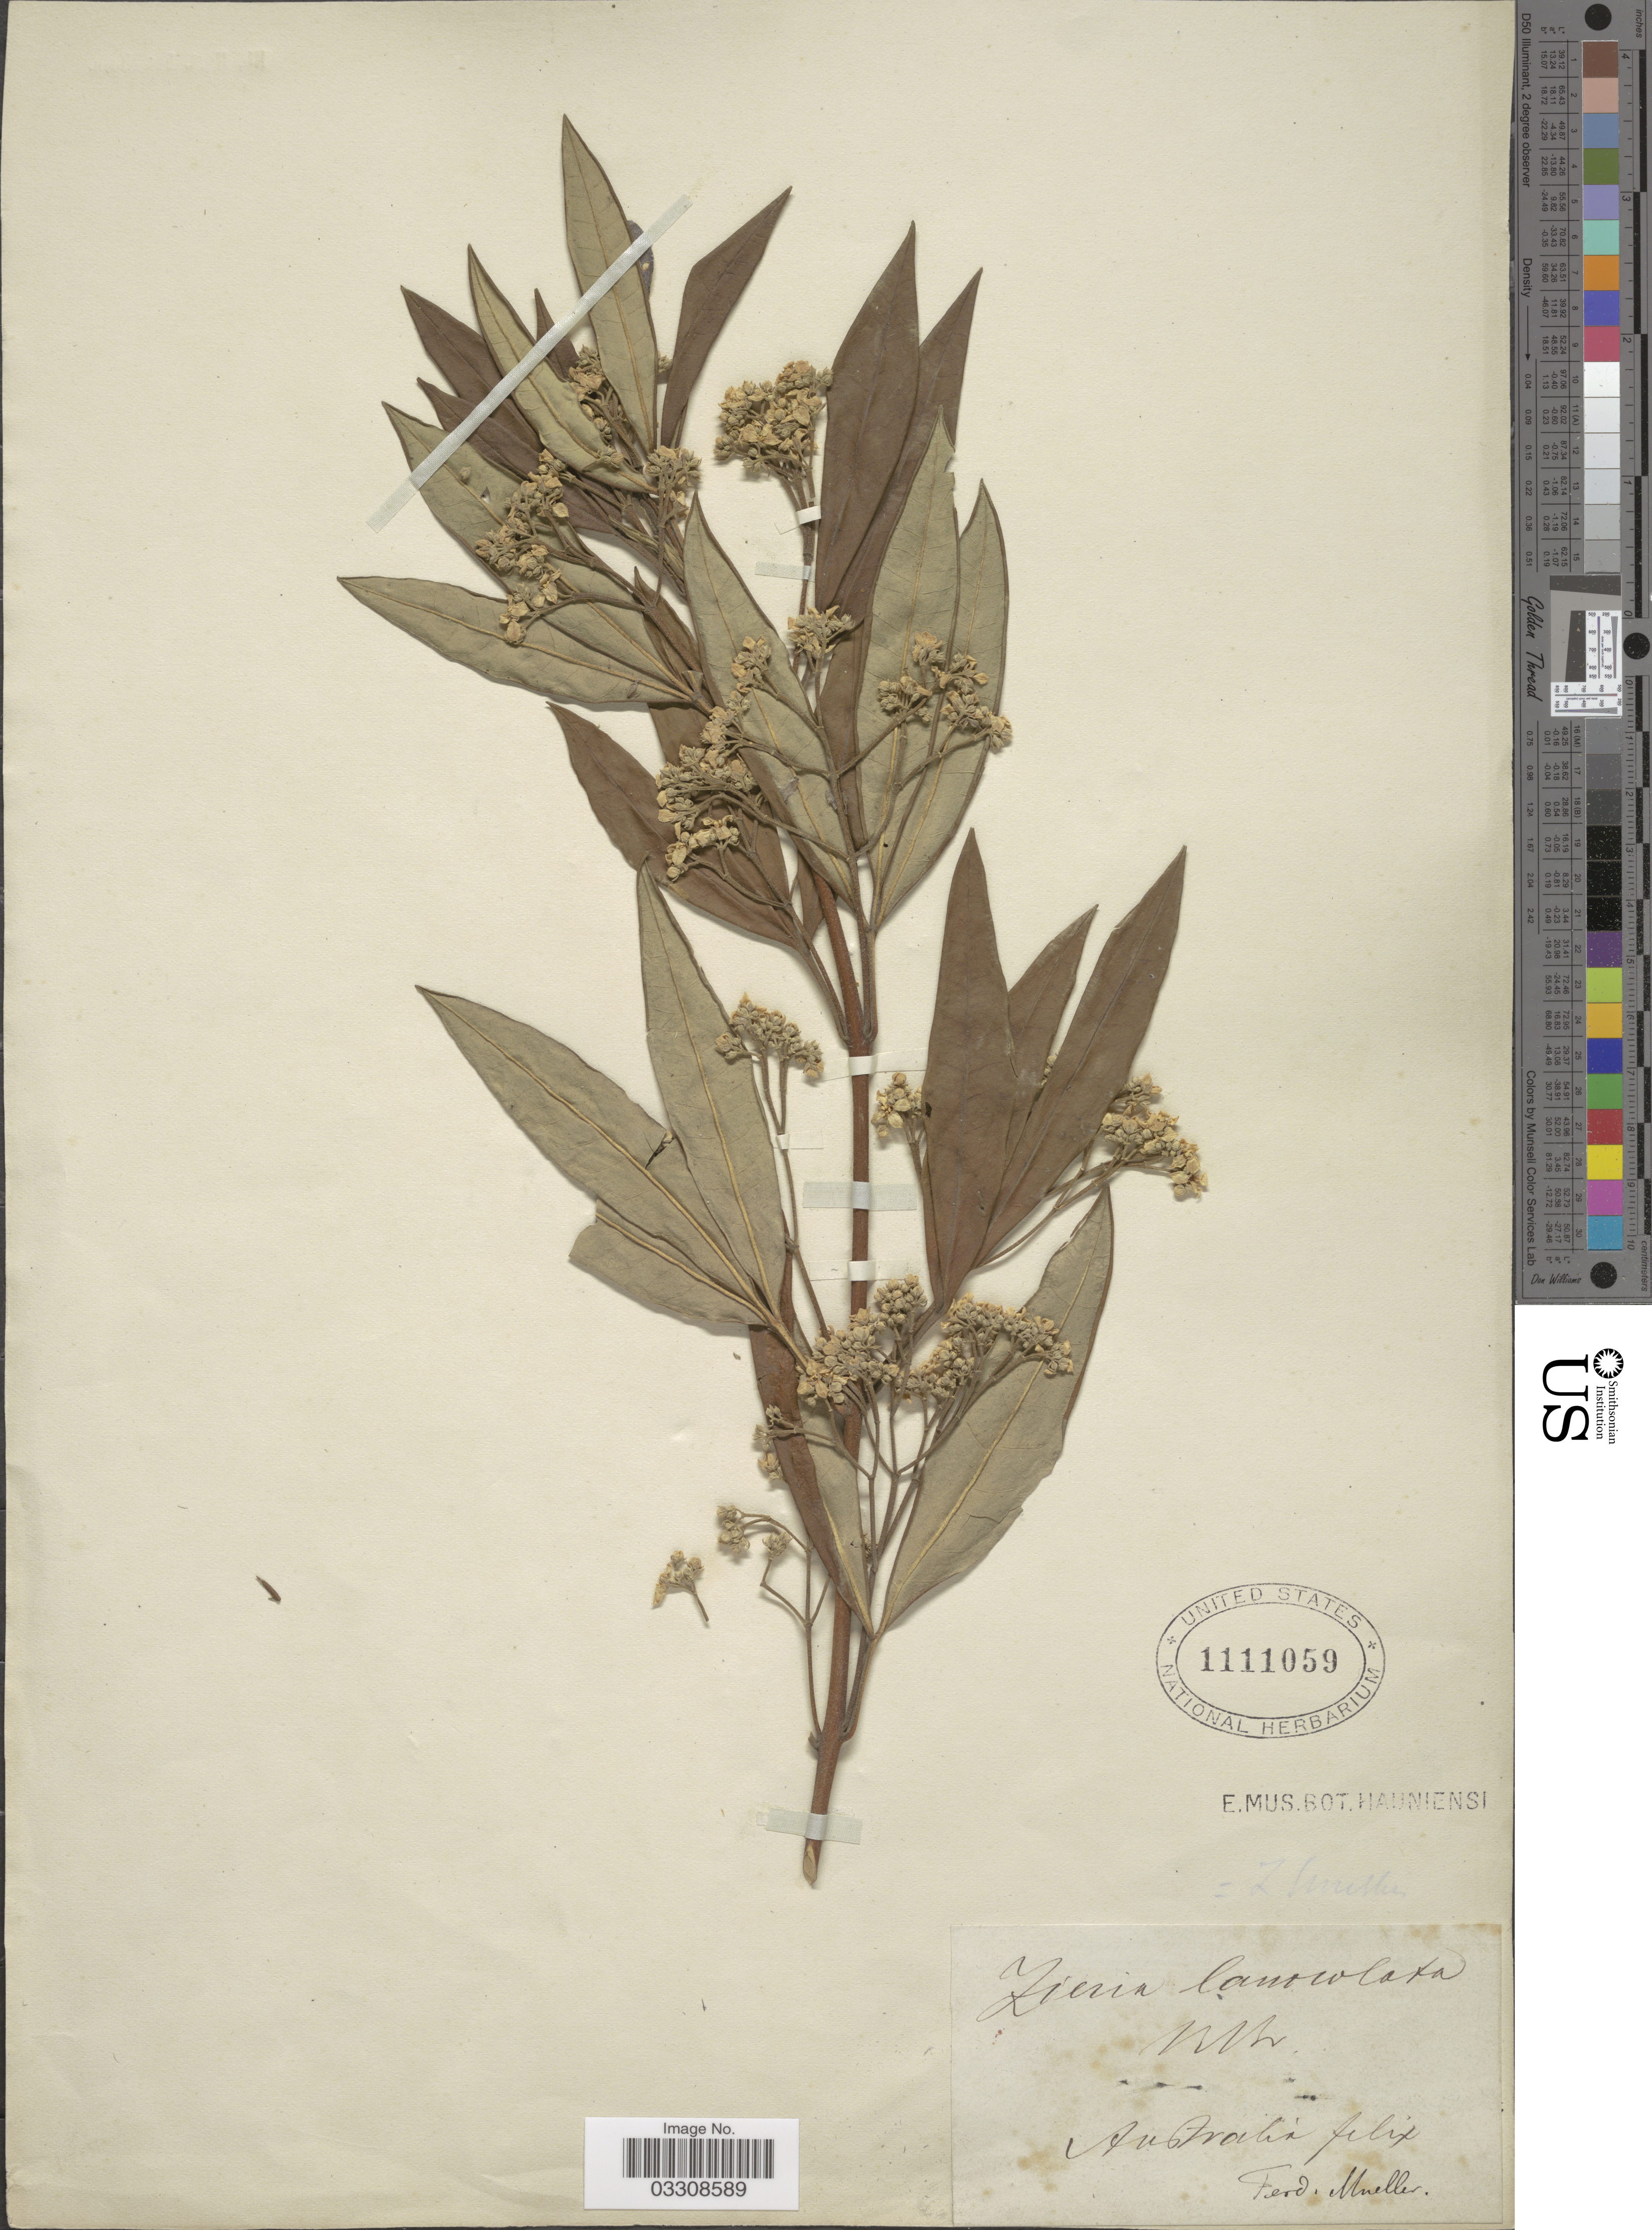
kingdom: Plantae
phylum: Tracheophyta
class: Magnoliopsida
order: Sapindales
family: Rutaceae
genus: Zieria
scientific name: Zieria smithii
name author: Jacks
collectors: F. Mueller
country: Australia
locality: Australis felix.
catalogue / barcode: US 1111059